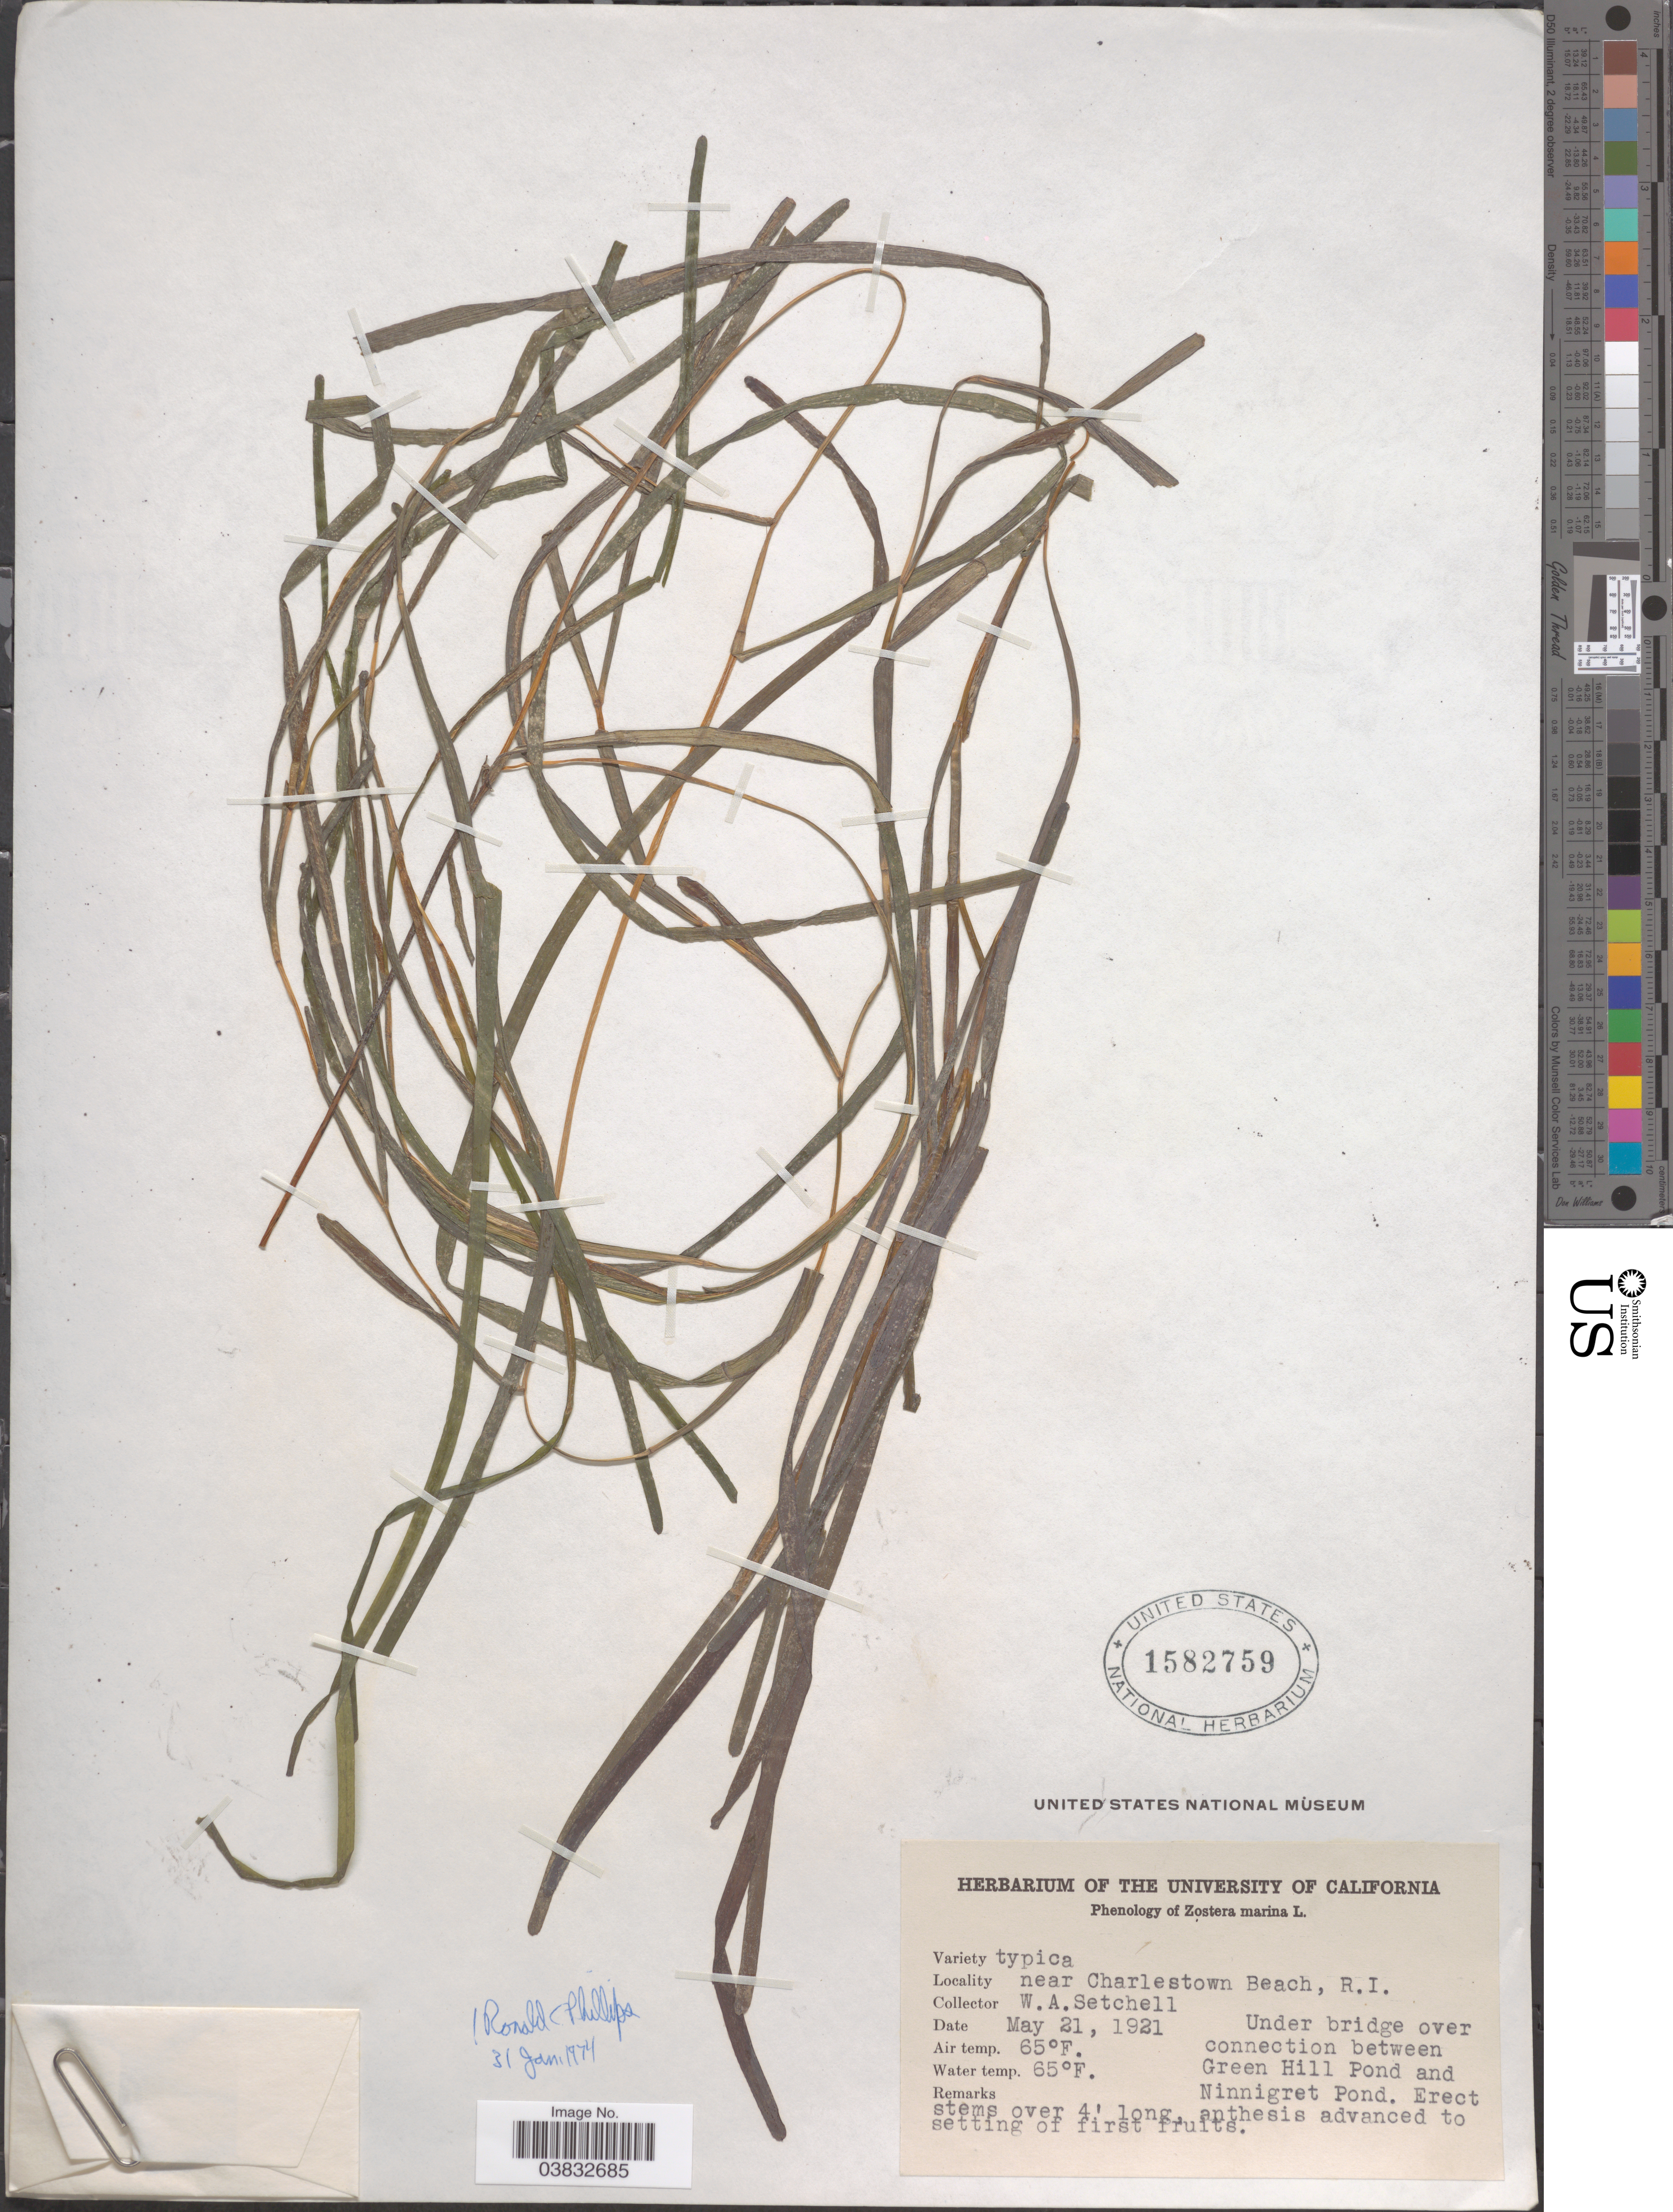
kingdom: Plantae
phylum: Tracheophyta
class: Liliopsida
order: Alismatales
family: Zosteraceae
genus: Zostera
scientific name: Zostera marina var. marina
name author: L.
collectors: W. Setchell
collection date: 1921-05-21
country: United States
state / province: Rhode Island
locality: Near Charlestown Beach. Under bridge over connection between Green Hill Pond and Ninnigret Pond.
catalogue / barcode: US 1582759